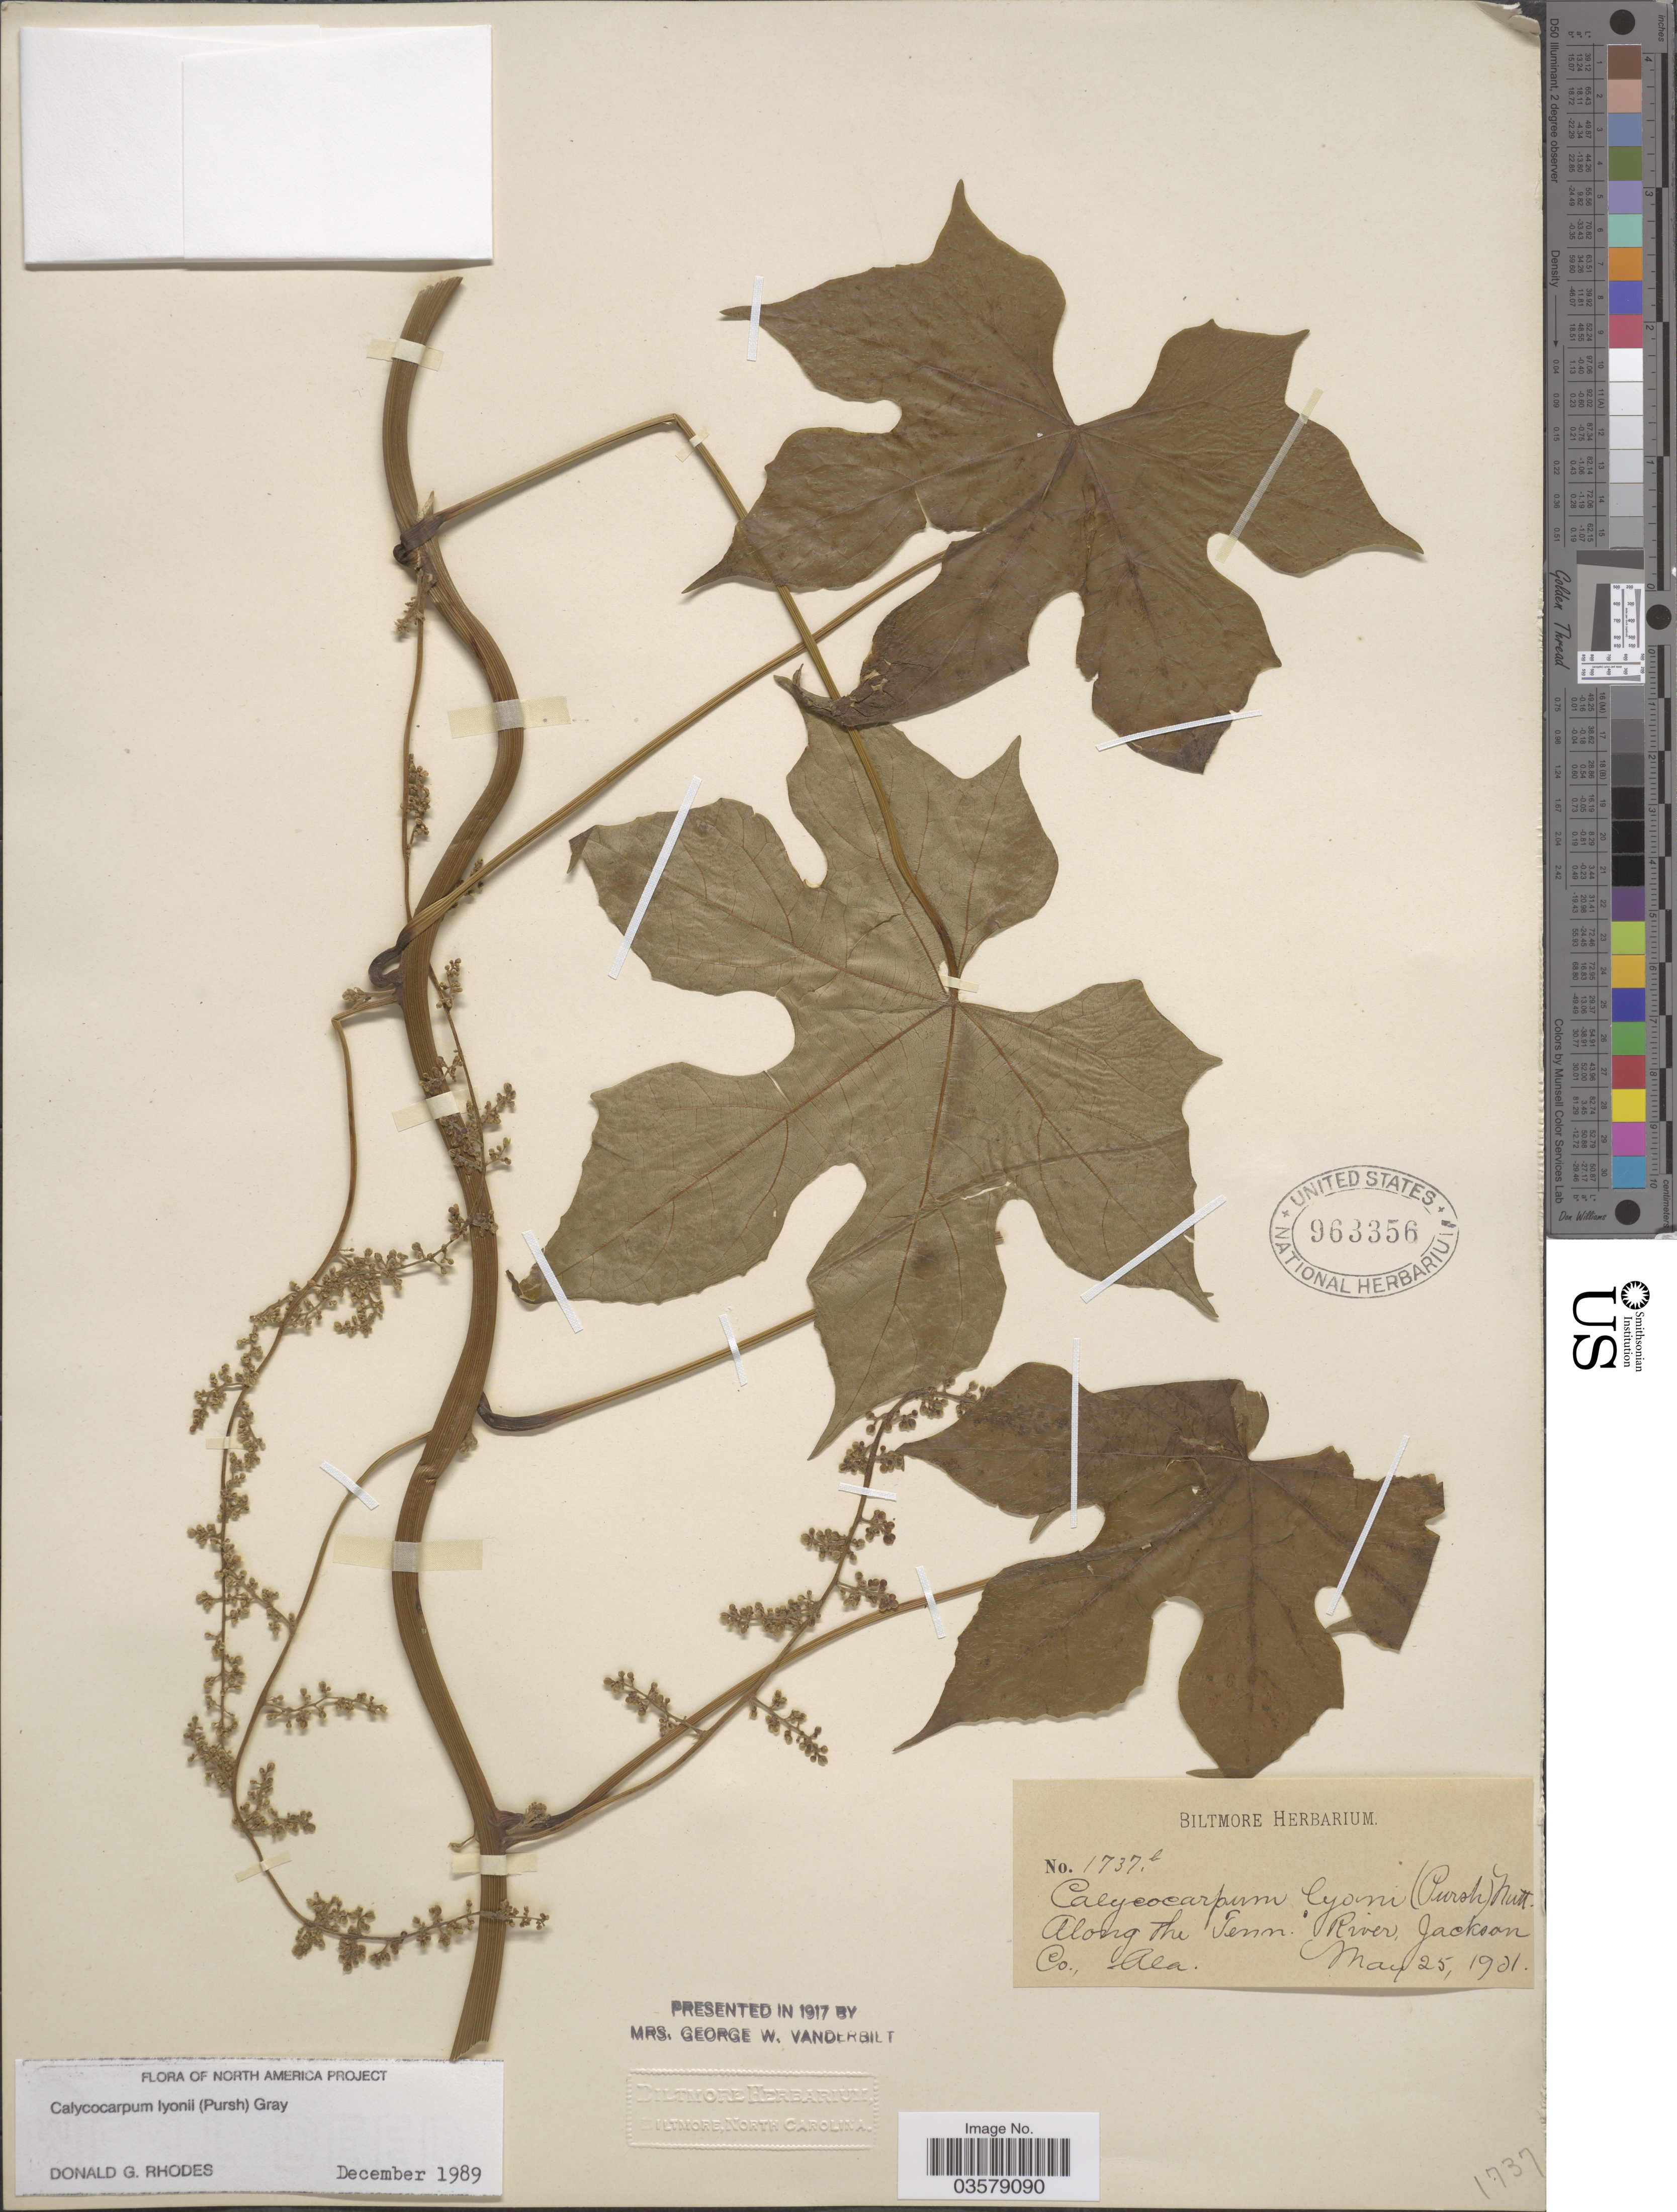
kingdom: Plantae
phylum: Tracheophyta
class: Magnoliopsida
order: Ranunculales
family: Menispermaceae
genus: Calycocarpum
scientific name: Calycocarpum lyonii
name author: (Pursh) A. Gray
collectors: ex herb. Biltmore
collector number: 1737b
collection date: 1901-05-25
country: United States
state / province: Alabama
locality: Along The Tenn. River, Jackson Co.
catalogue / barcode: US 963356